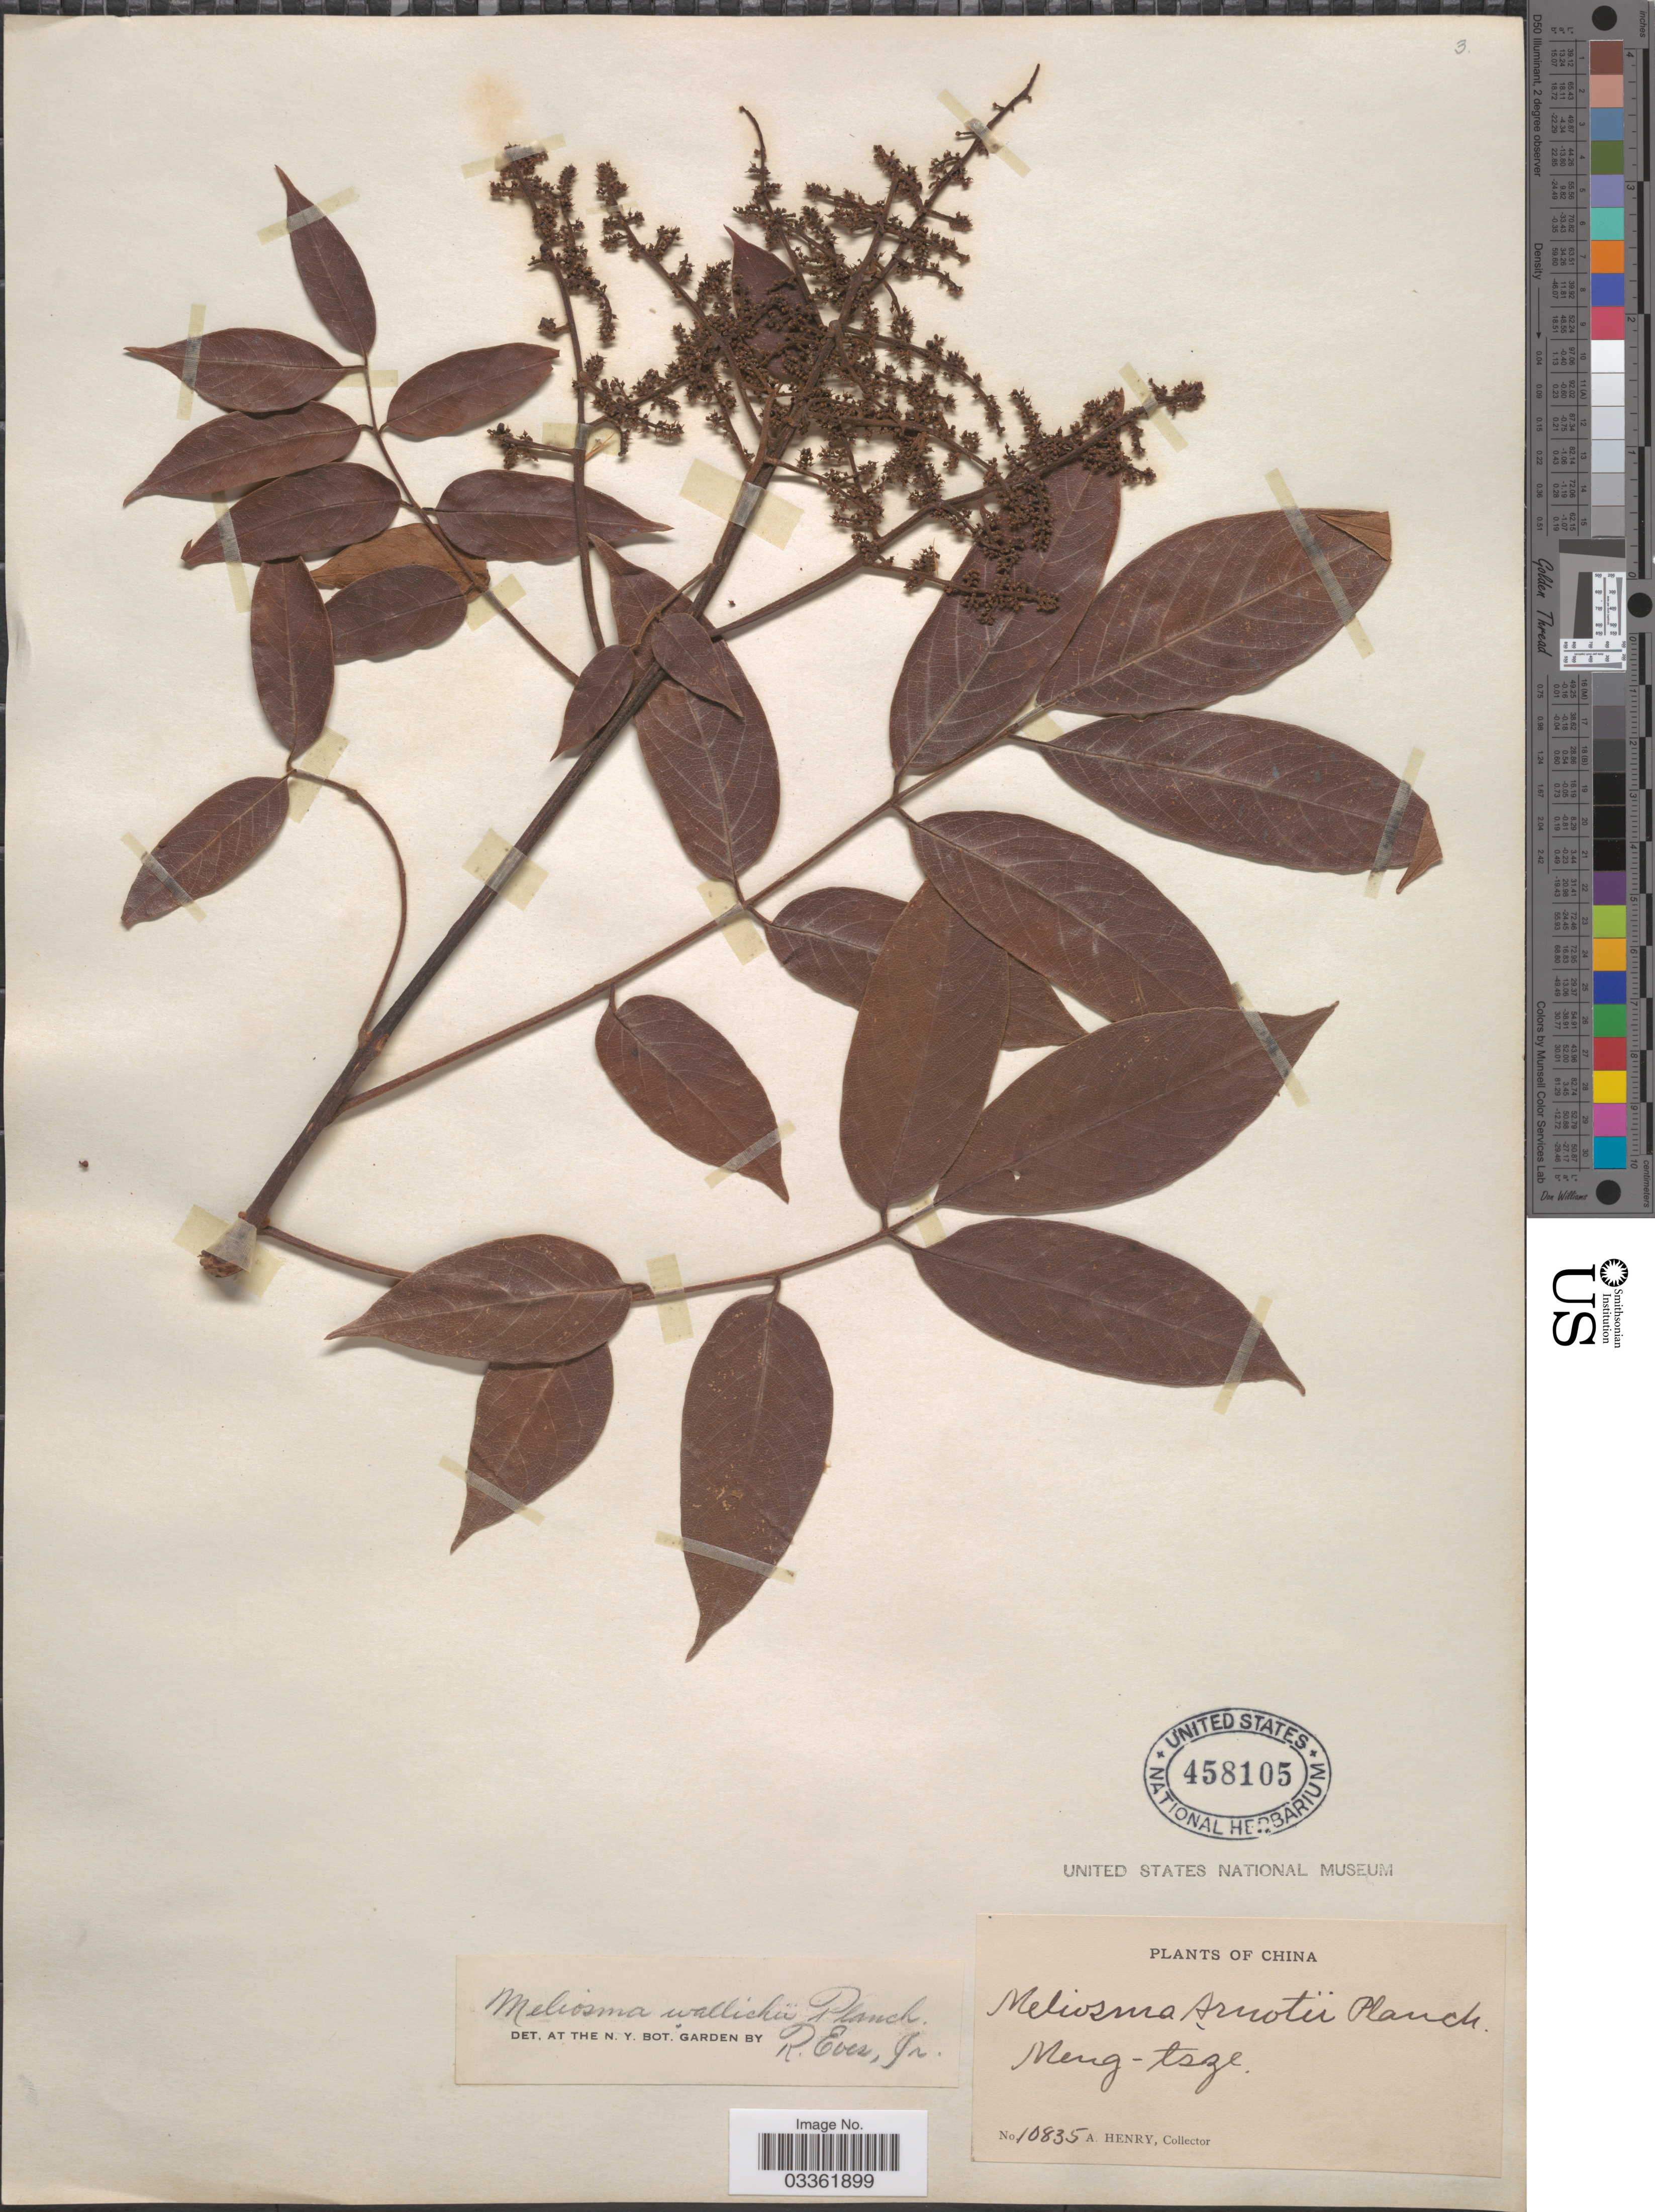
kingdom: Plantae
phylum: Tracheophyta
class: Magnoliopsida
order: Proteales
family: Sabiaceae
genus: Meliosma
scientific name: Meliosma wallichii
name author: Planch. ex Hook. f.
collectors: A. Henry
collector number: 10835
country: China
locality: Meng-tsze.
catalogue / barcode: US 458105